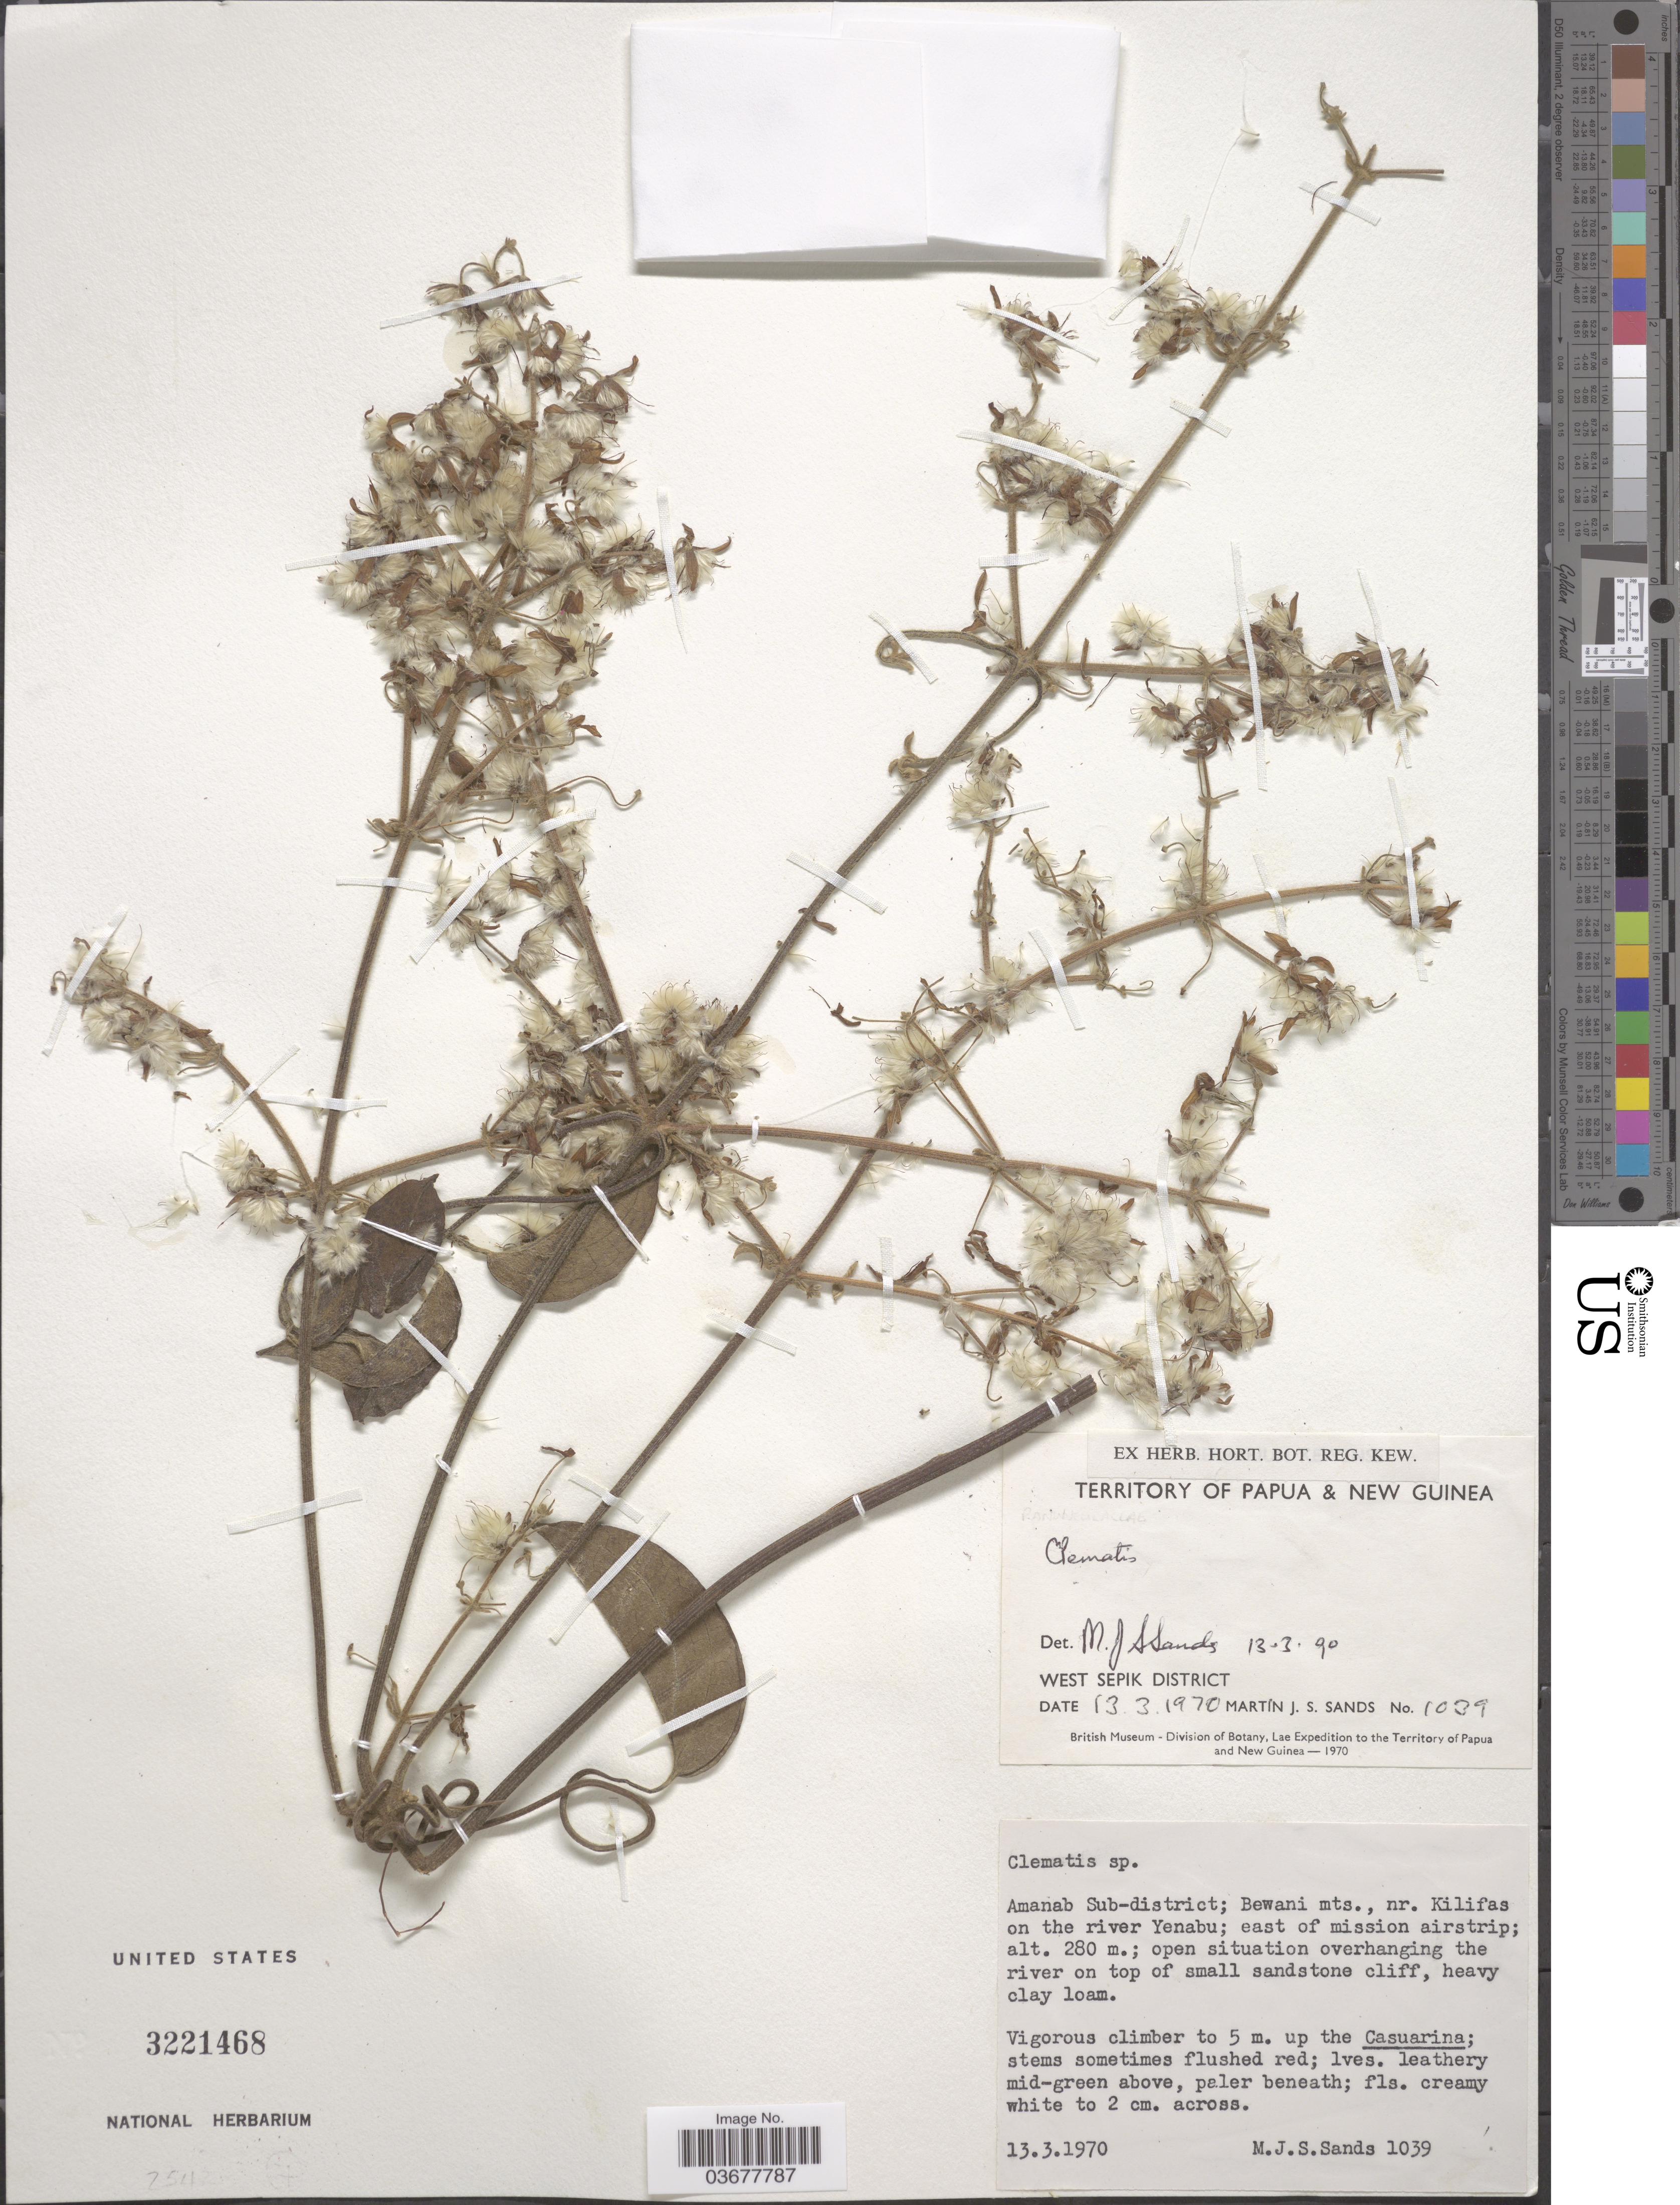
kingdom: Plantae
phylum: Tracheophyta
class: Magnoliopsida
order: Ranunculales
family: Ranunculaceae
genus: Clematis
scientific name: Clematis sp.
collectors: M. Sands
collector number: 1039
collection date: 1970-03-13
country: Papua New Guinea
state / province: Sandaun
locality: Territory of Papua & New Guinea. West Sepik District. Amanab Sub-district; Bewani mts., nr. Kilifas on the river Yenabu; east of mission airstrips.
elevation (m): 280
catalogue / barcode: US 3221468